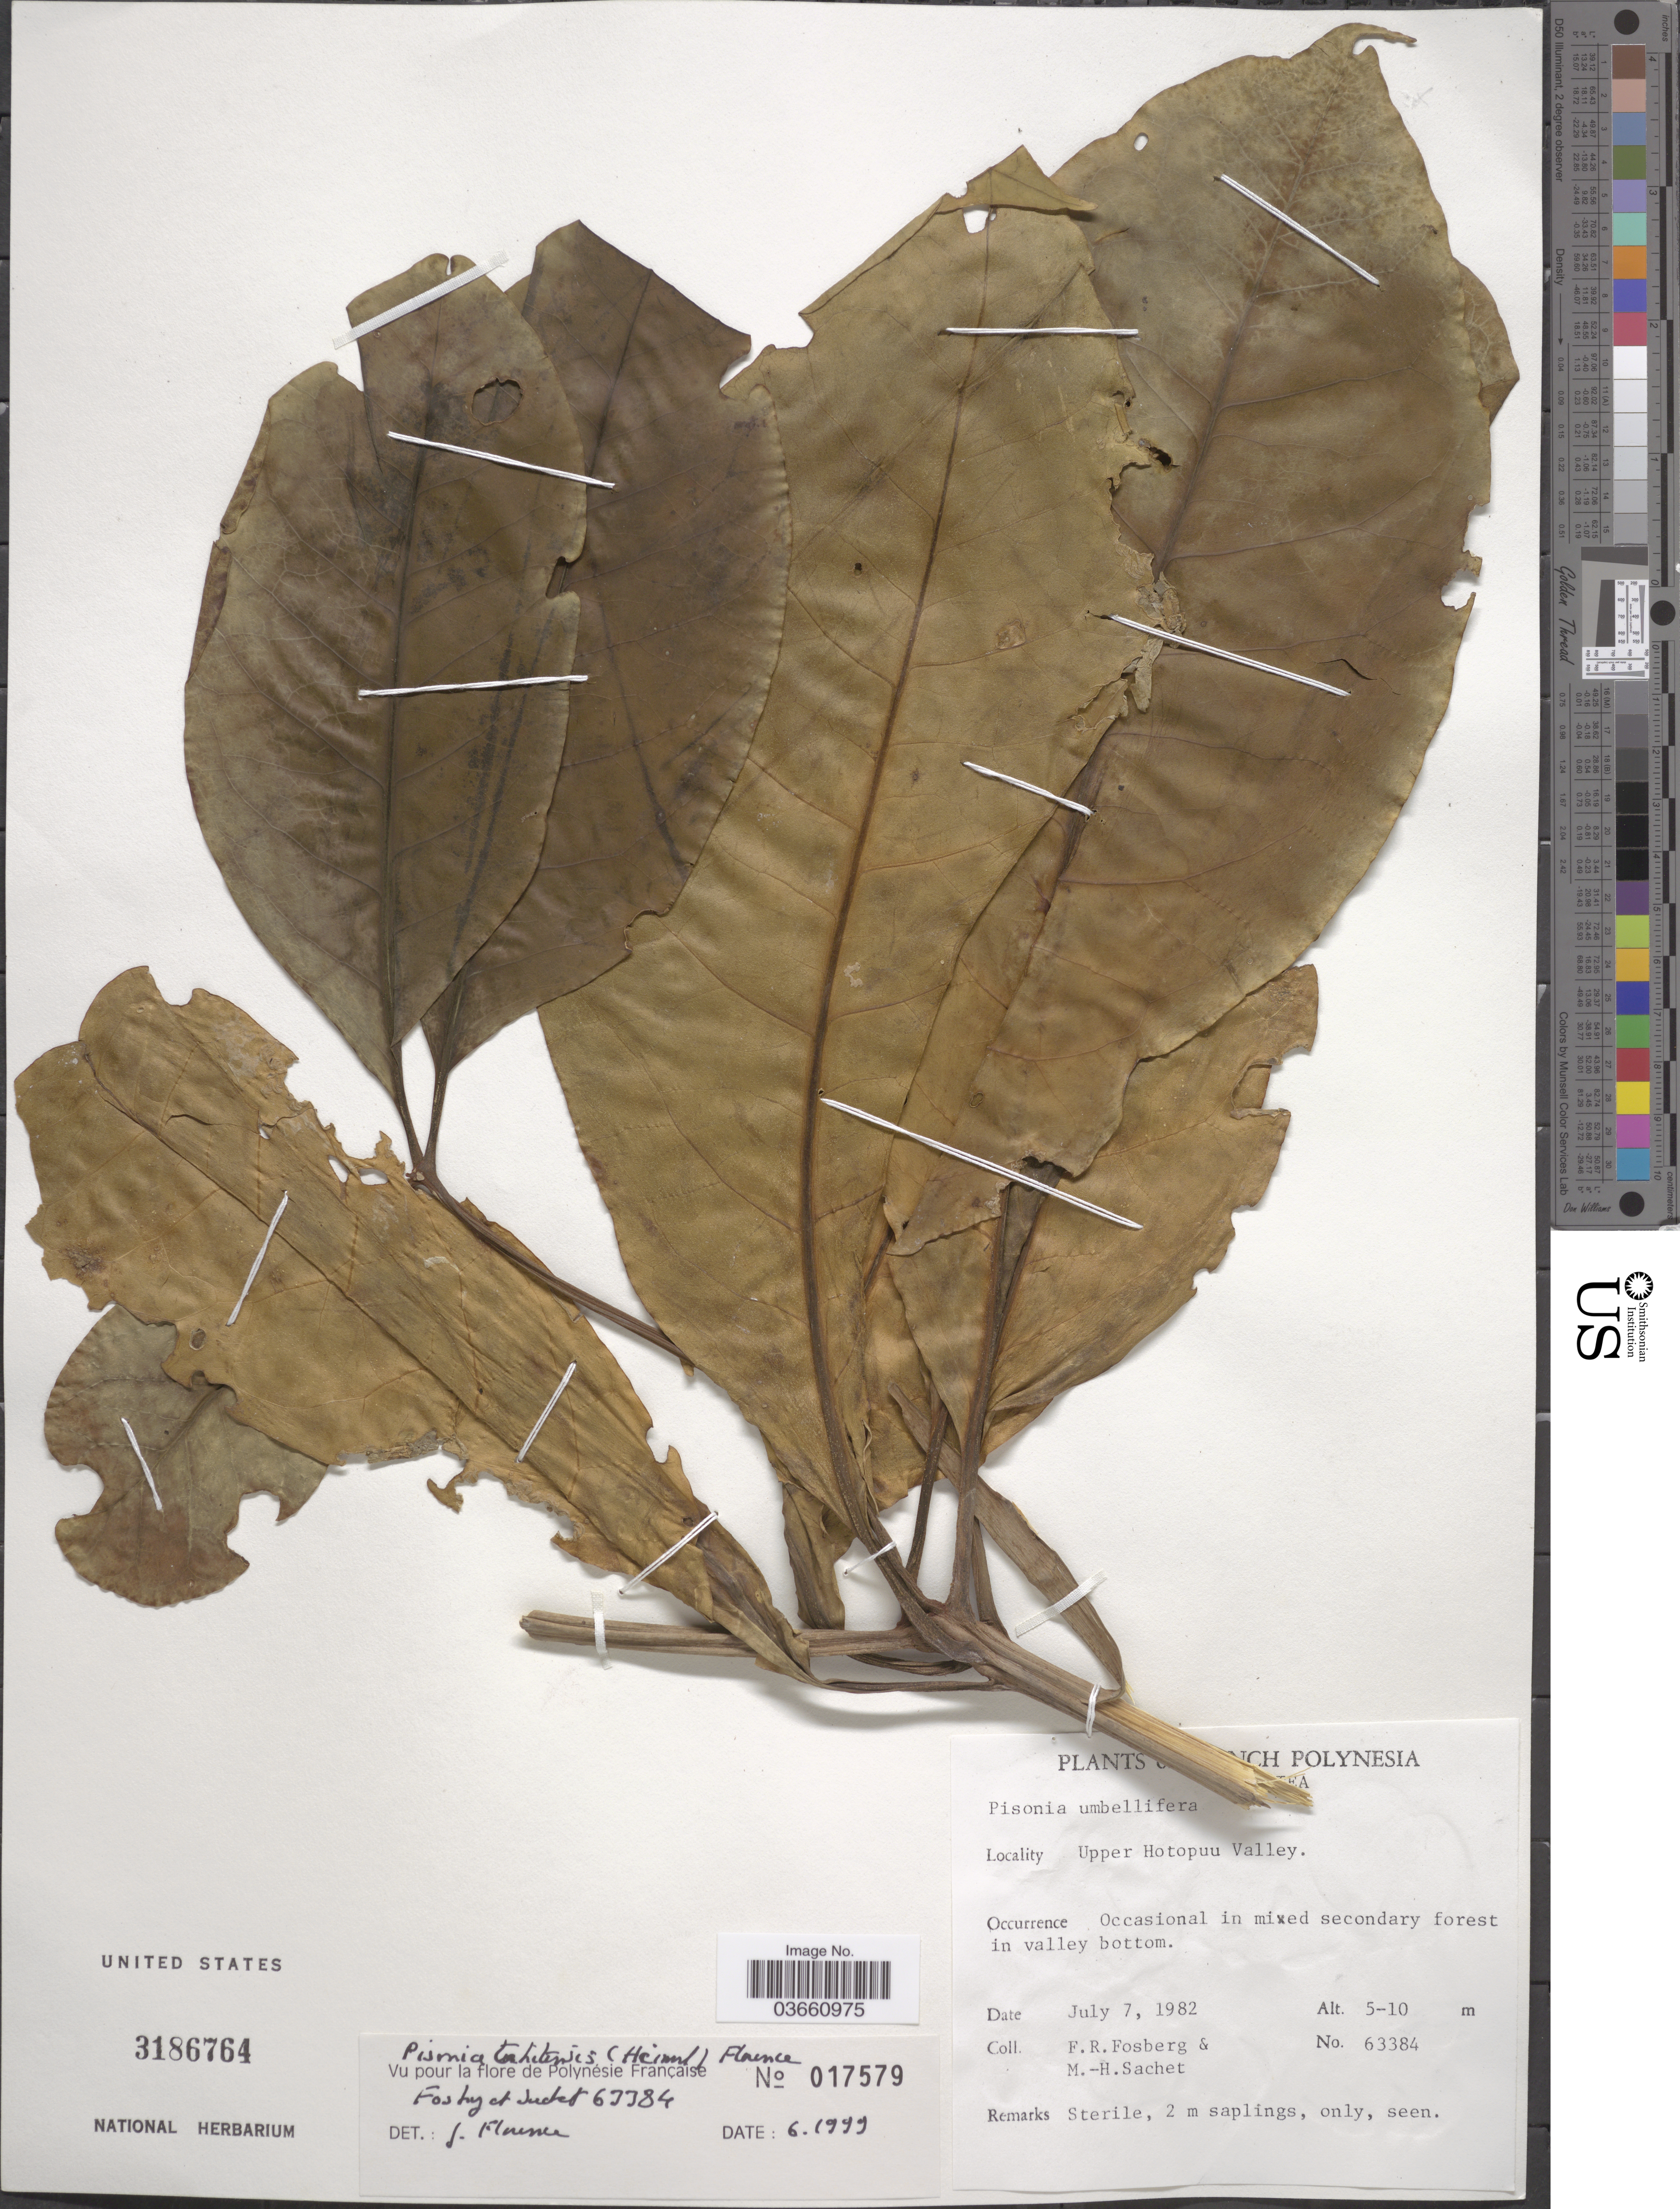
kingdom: Plantae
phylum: Tracheophyta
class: Magnoliopsida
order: Caryophyllales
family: Nyctaginaceae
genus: Ceodes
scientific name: Ceodes taitensis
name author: (Heimerl) Rossetto & Caraballo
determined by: Wagner, W. L., (BOT), Smithsonian Institution - National Museum of Natural History (UNITED STATES)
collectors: F. R. Fosberg & M.-H. Sachet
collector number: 63384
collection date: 1982-07-07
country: French Polynesia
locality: [illegible text] Upper Hotopuu Valley.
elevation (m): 5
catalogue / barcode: US 3186764